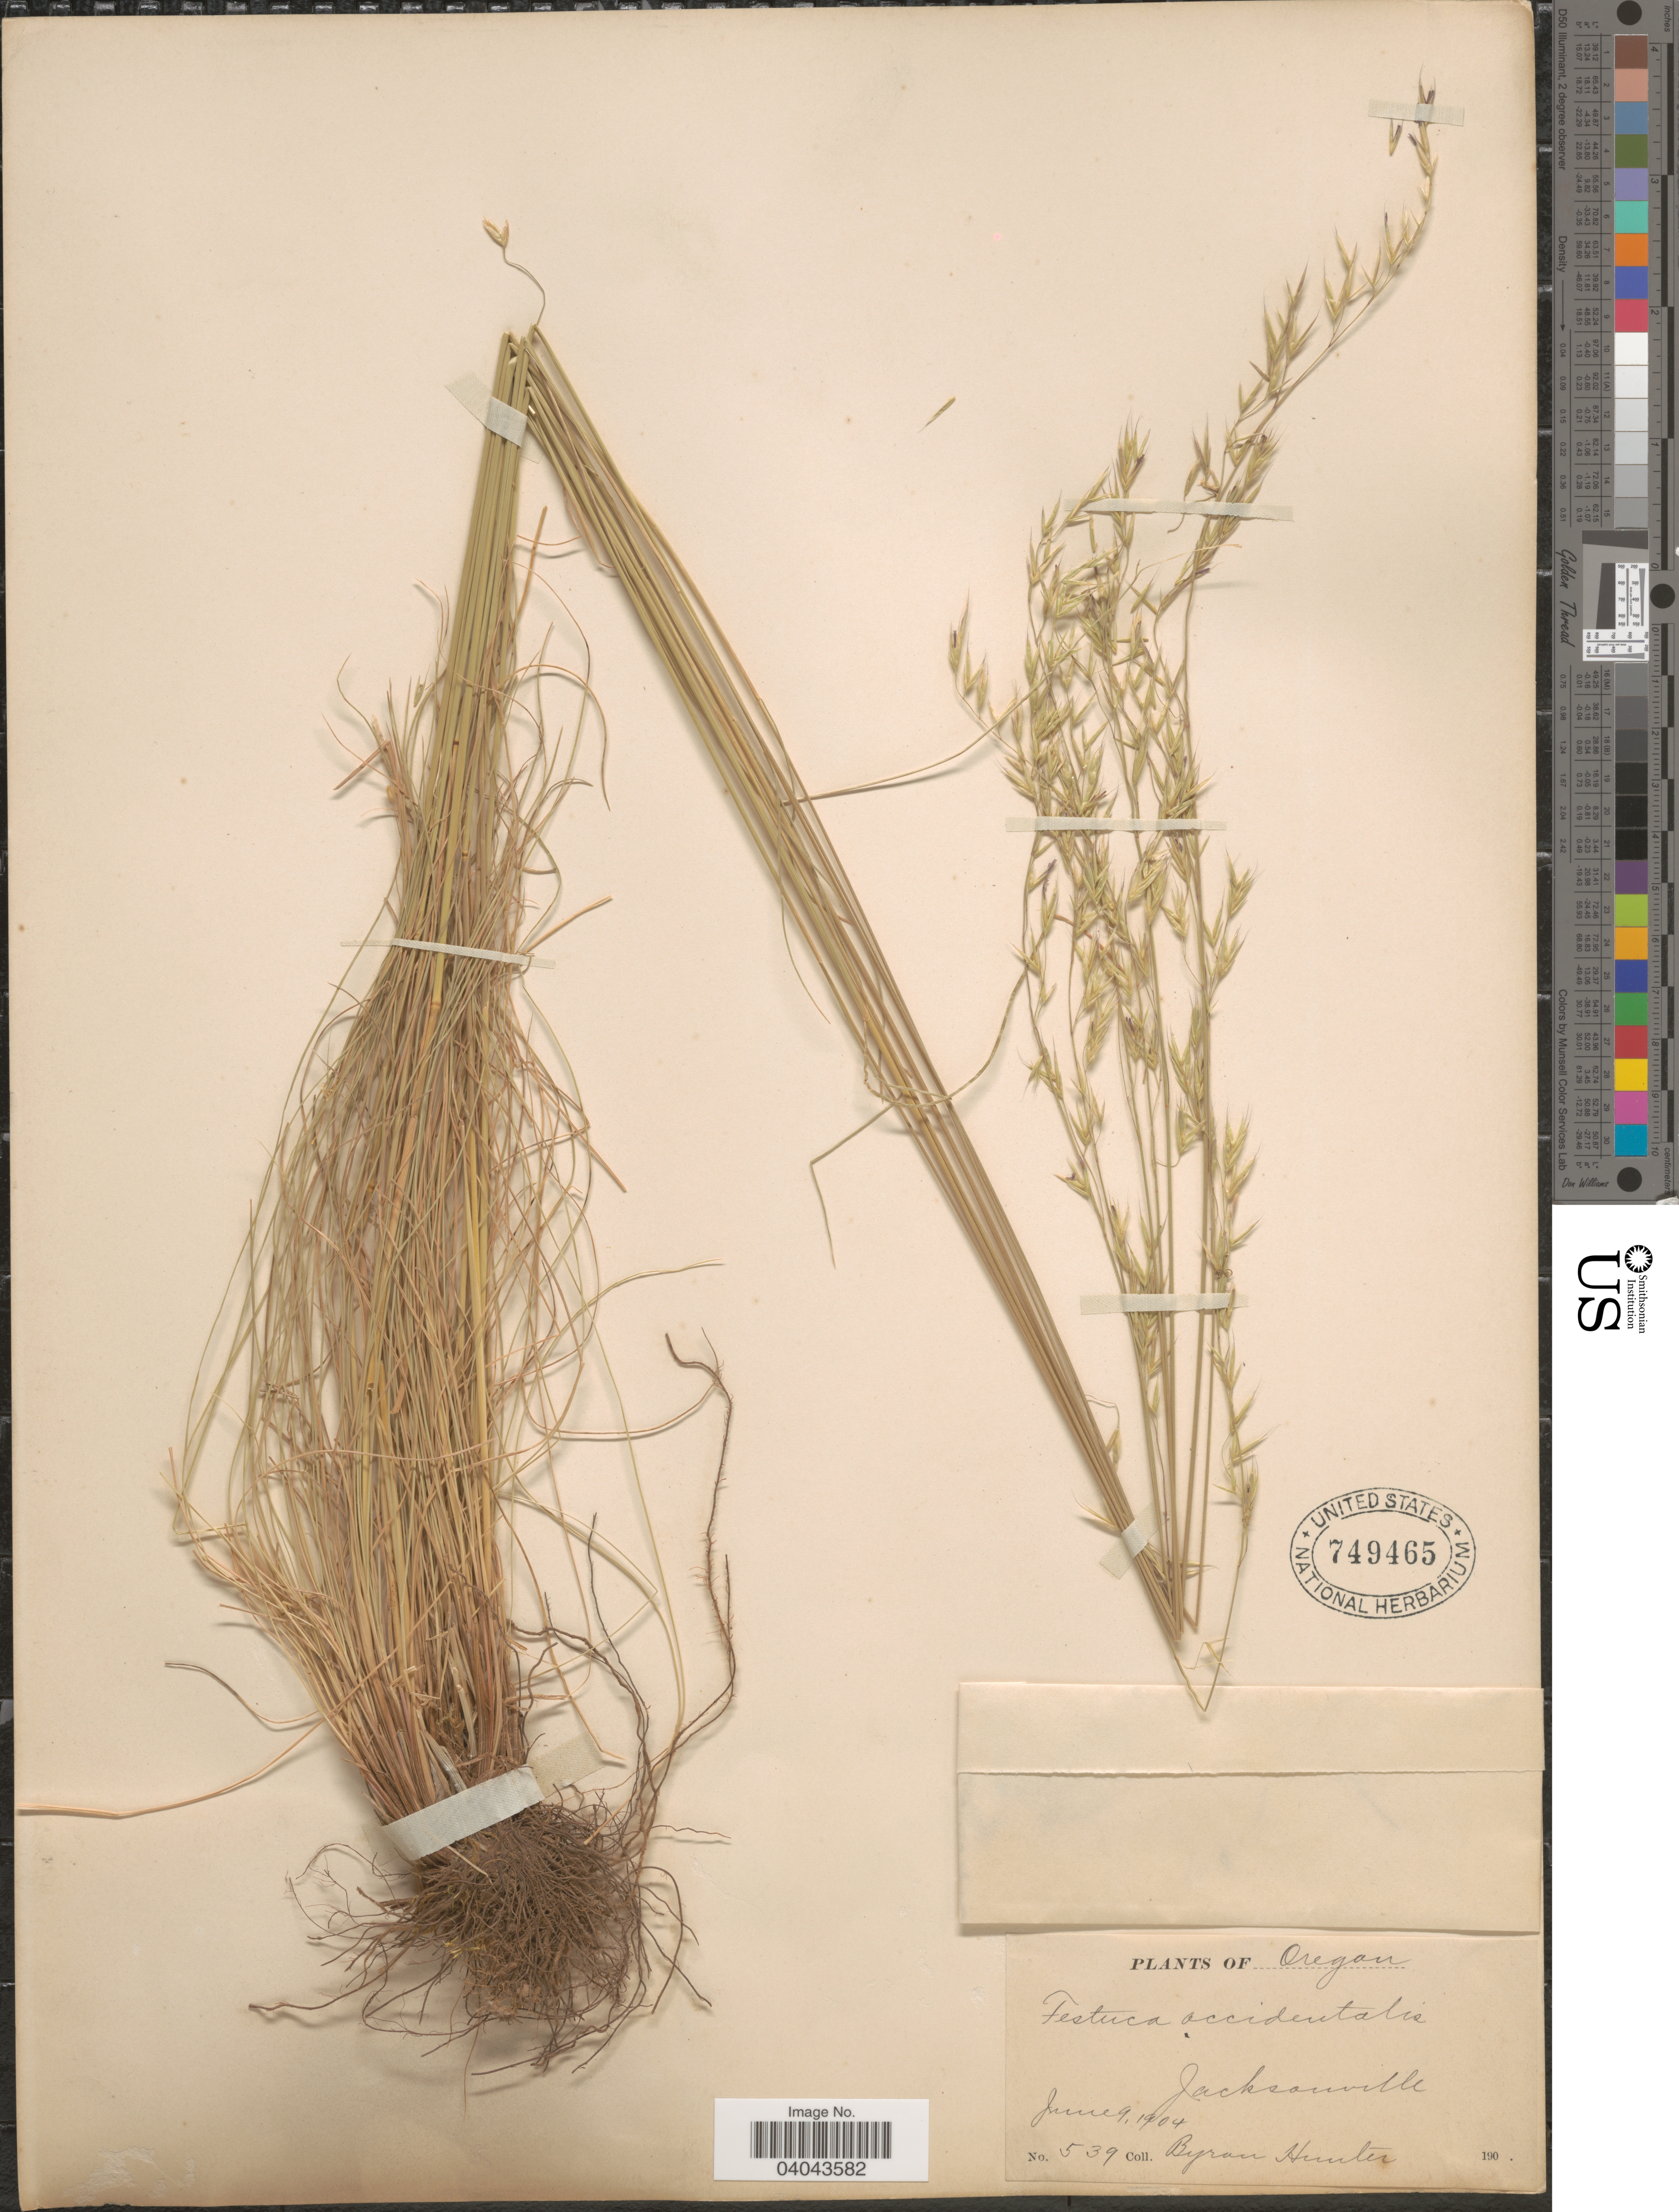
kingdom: Plantae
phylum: Tracheophyta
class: Liliopsida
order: Poales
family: Poaceae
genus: Festuca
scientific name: Festuca occidentalis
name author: Hook.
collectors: B. Hunter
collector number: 539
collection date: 1904-06-09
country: United States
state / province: Oregon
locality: Jacksonville.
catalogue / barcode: US 749465